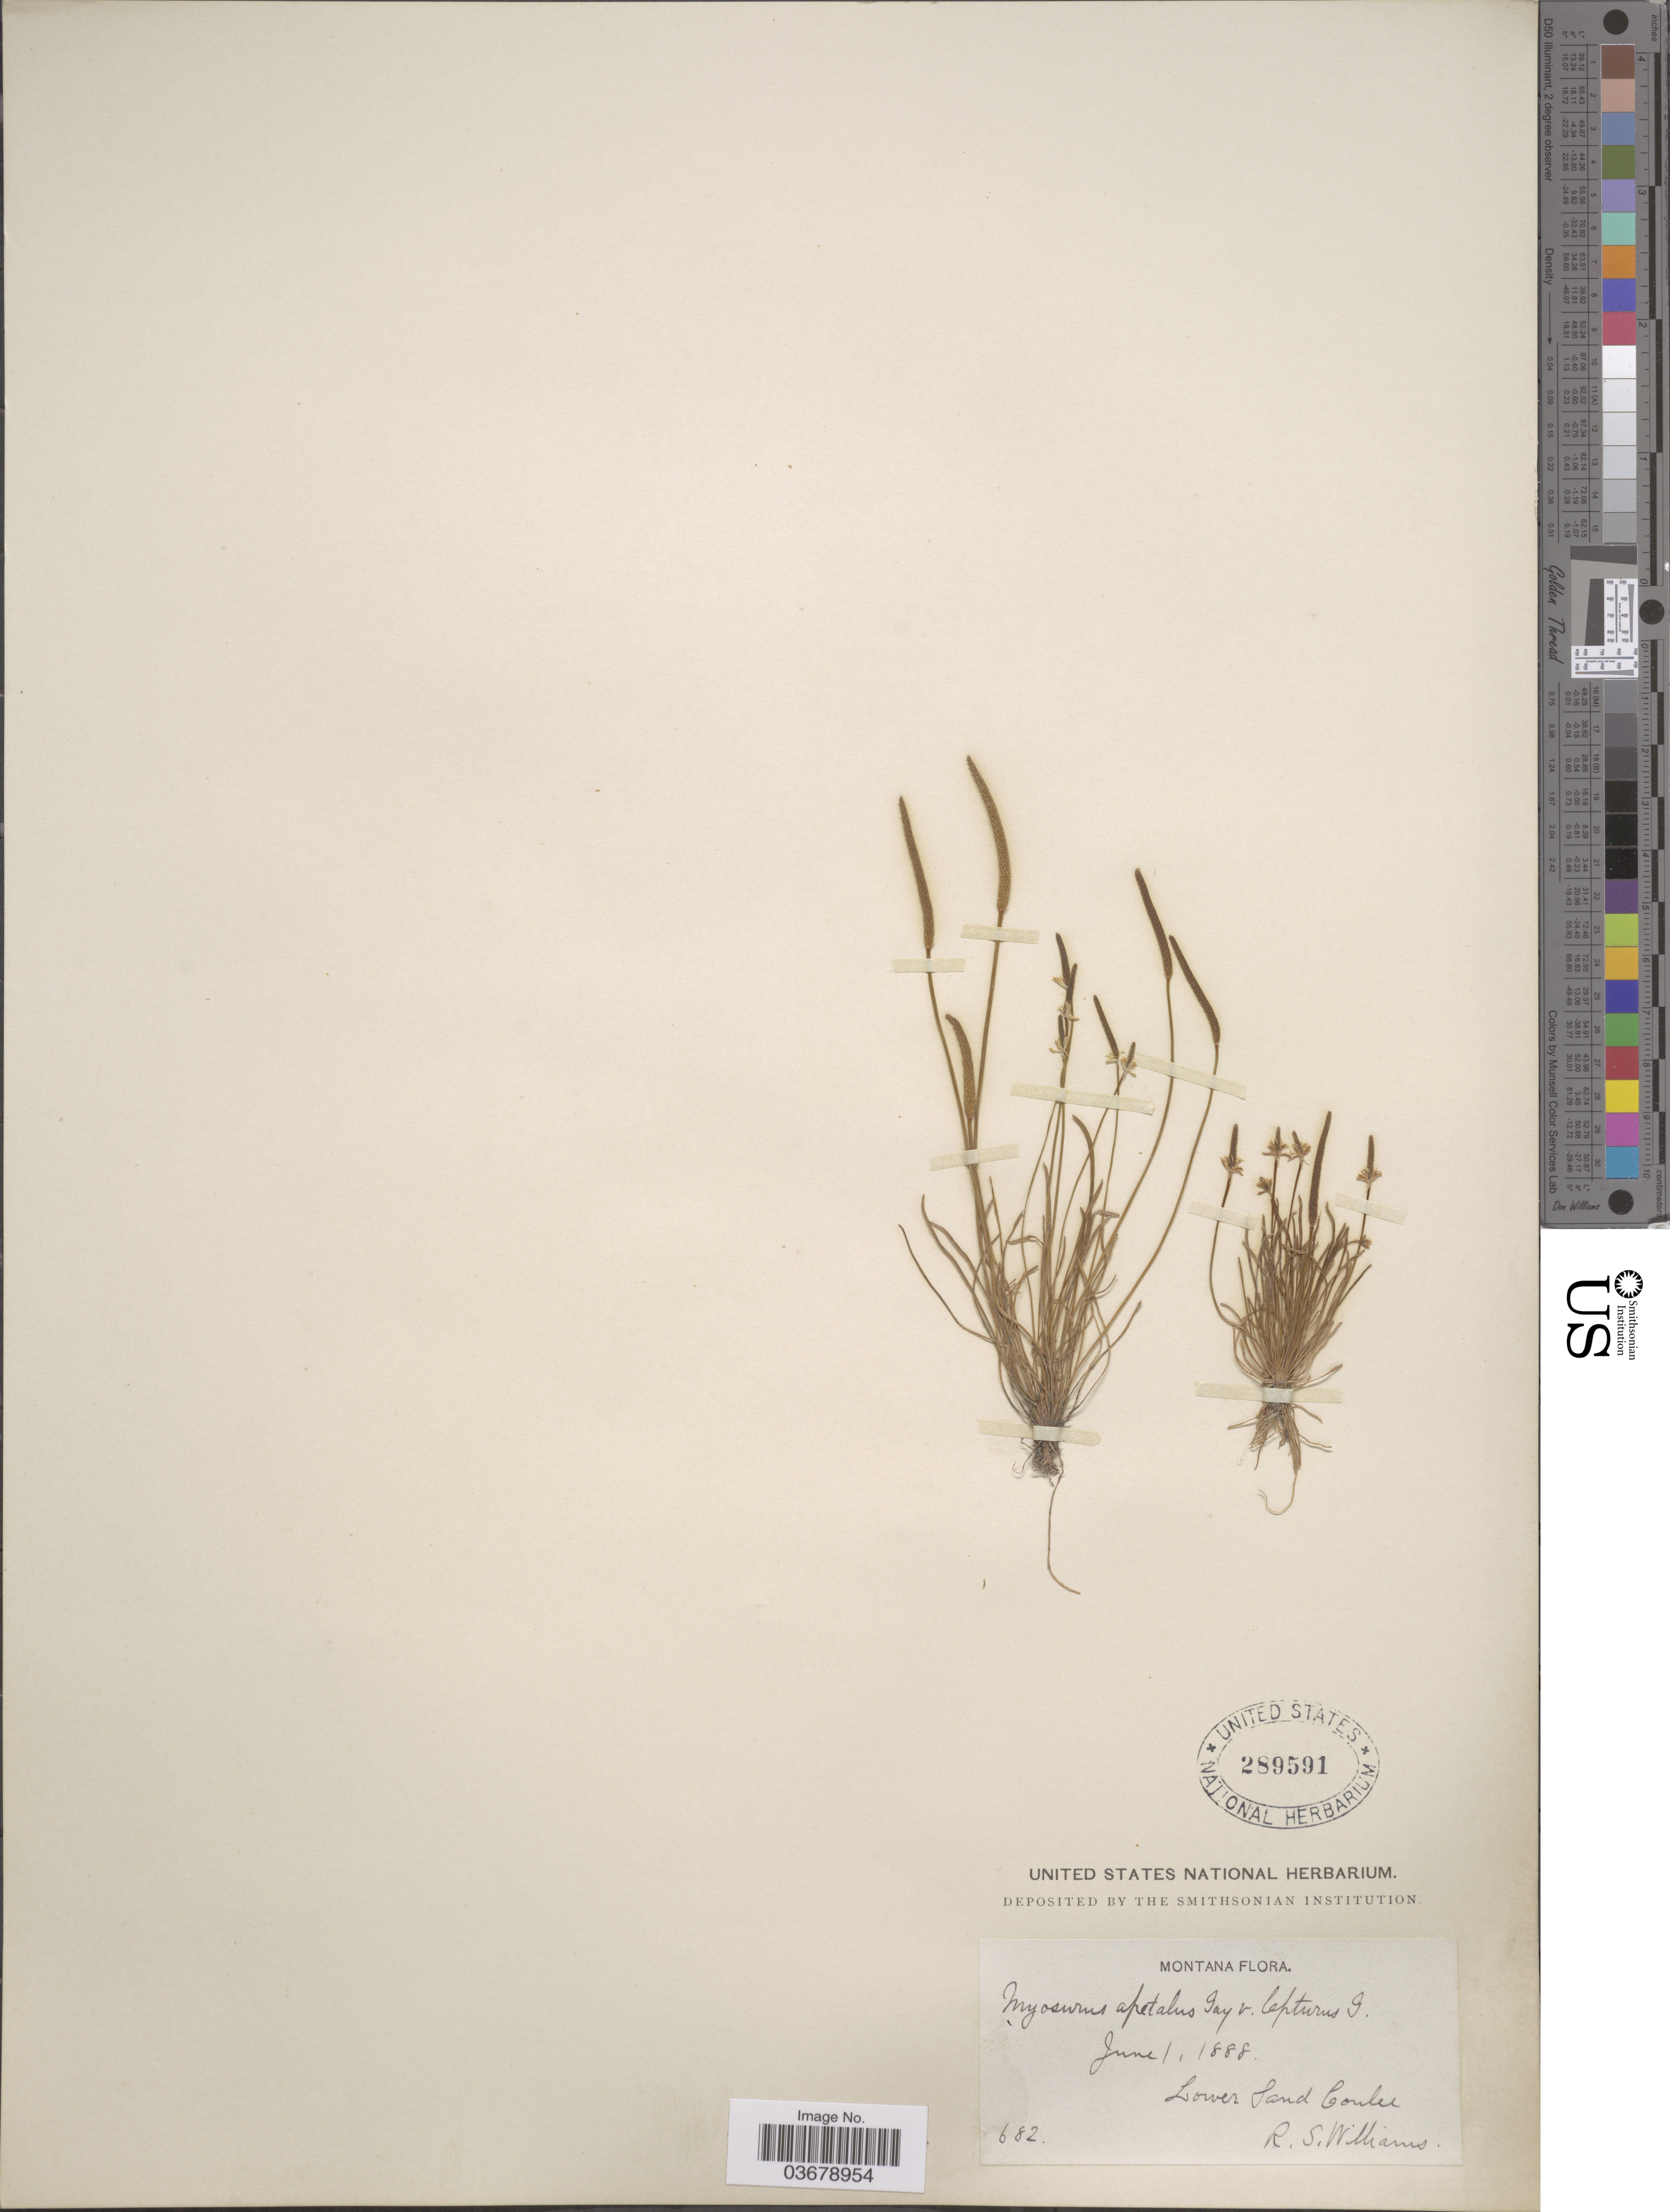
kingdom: Plantae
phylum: Tracheophyta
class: Magnoliopsida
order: Ranunculales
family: Ranunculaceae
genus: Myosurus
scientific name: Myosurus lepturus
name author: (A. Gray) Howell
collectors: R. S. Williams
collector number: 682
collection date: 1888-06-01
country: United States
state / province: Montana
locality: Lower Sand Coulee.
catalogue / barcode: US 289591